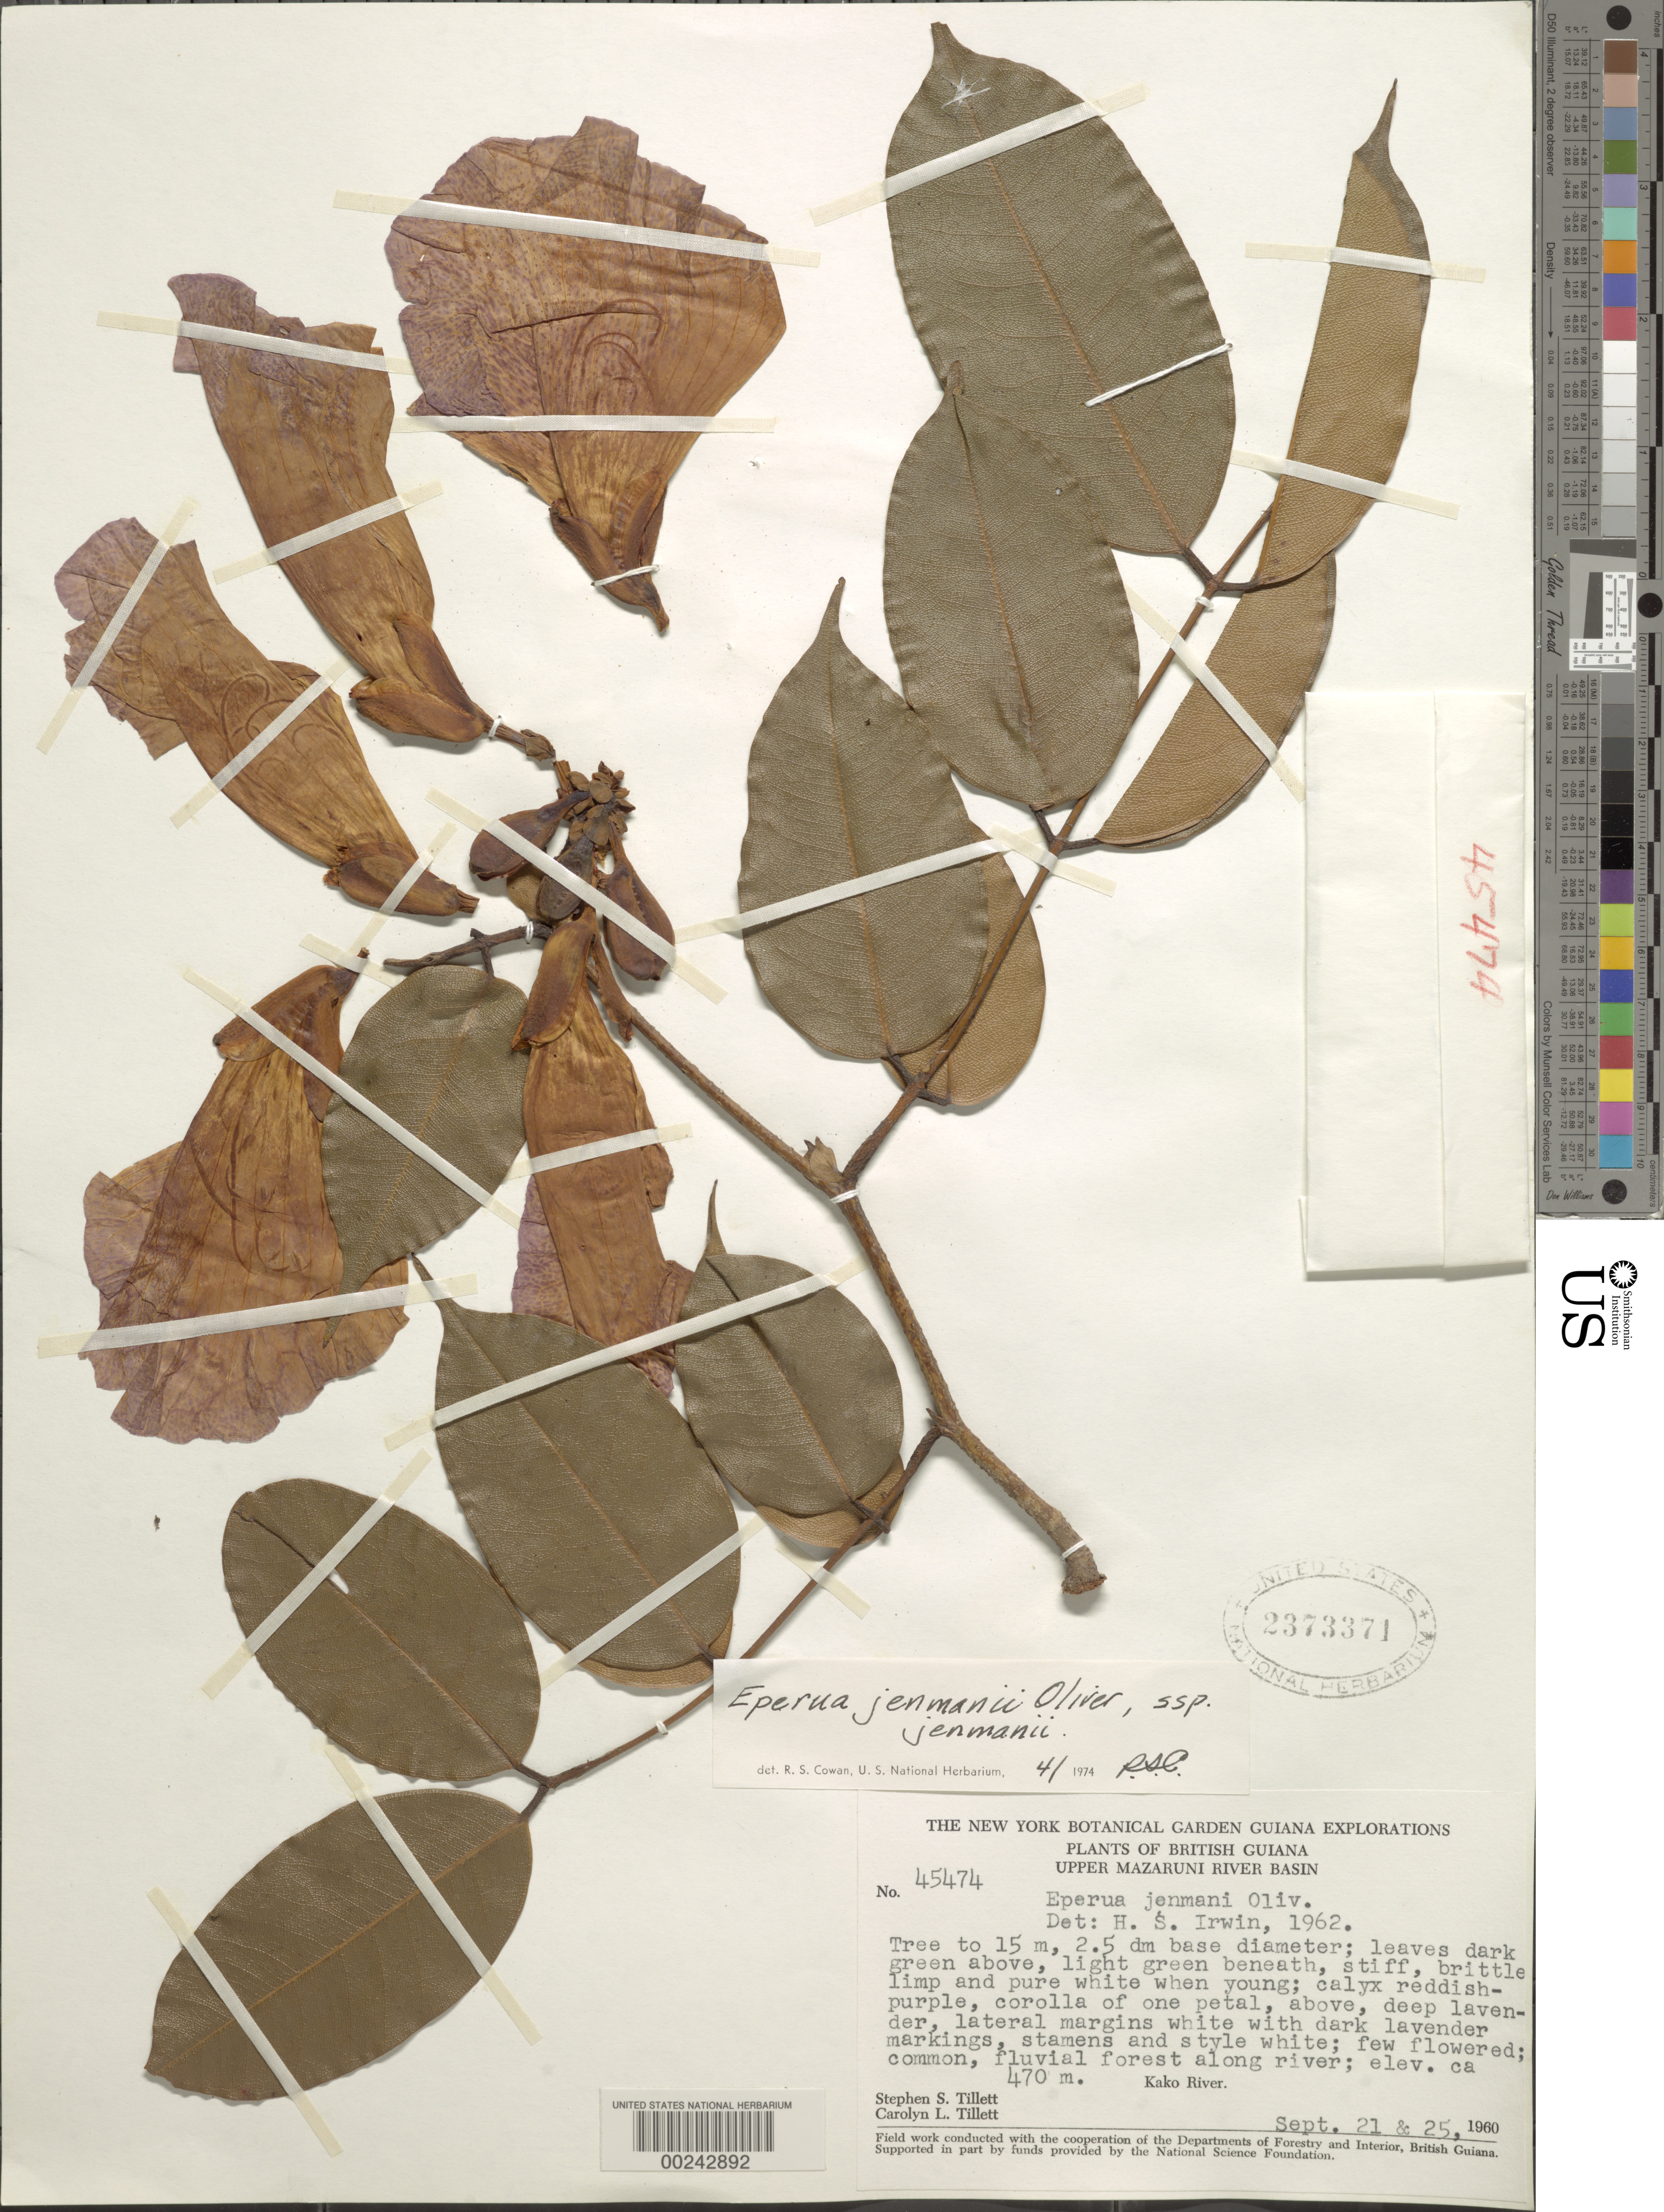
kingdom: Plantae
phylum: Tracheophyta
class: Magnoliopsida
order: Fabales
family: Fabaceae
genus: Eperua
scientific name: Eperua jenmanii subsp. jenmanii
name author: Oliv.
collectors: S. S. Tillett & C. L. Tillett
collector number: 45474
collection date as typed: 21 Sep 1960 and 25 Sep 1960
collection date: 1960-09-21,1960-09-25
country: Guyana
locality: Kako river; upper mazaruni river basin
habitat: Fluvial forest along river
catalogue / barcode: US 2373371